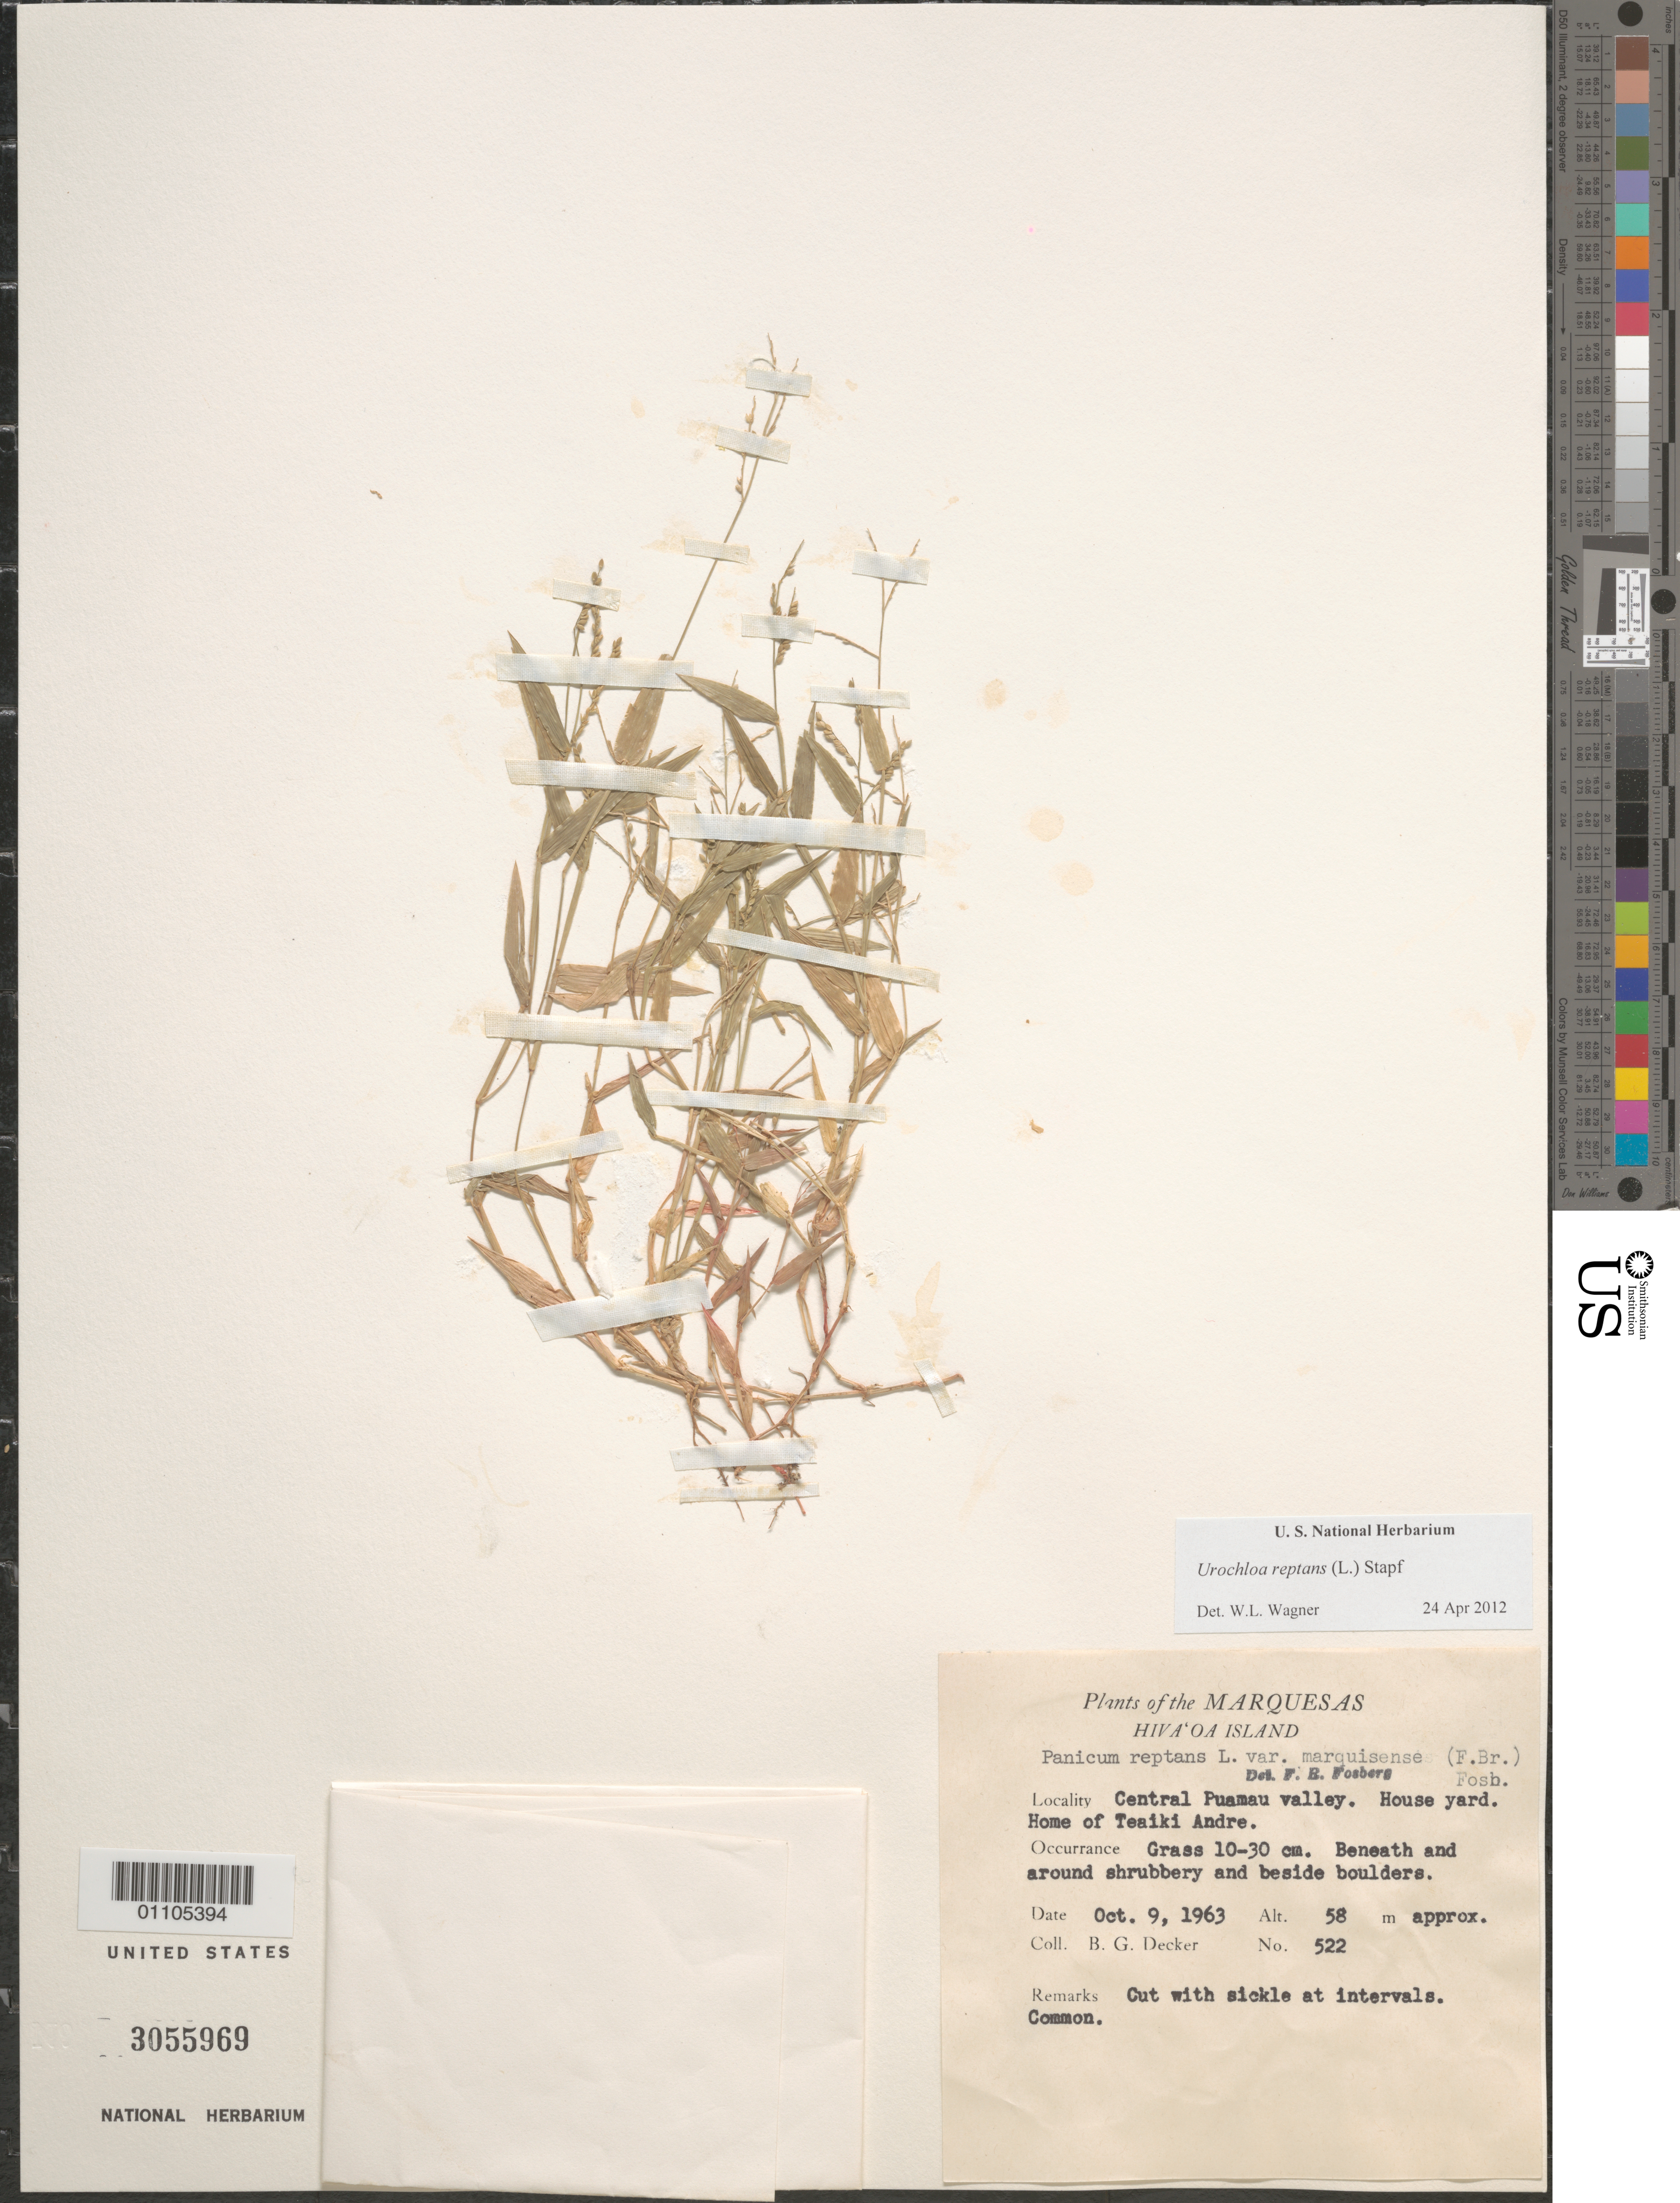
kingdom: Plantae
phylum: Tracheophyta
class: Liliopsida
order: Poales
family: Poaceae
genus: Urochloa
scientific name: Urochloa reptans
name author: (L.) Stapf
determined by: Wagner, W. L., (BOT), Smithsonian Institution - National Museum of Natural History (UNITED STATES)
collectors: B. G. Decker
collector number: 522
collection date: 1963-10-09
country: French Polynesia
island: Hiva Oa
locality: central Puamau Valley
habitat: House yard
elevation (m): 58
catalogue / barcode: US 3055969